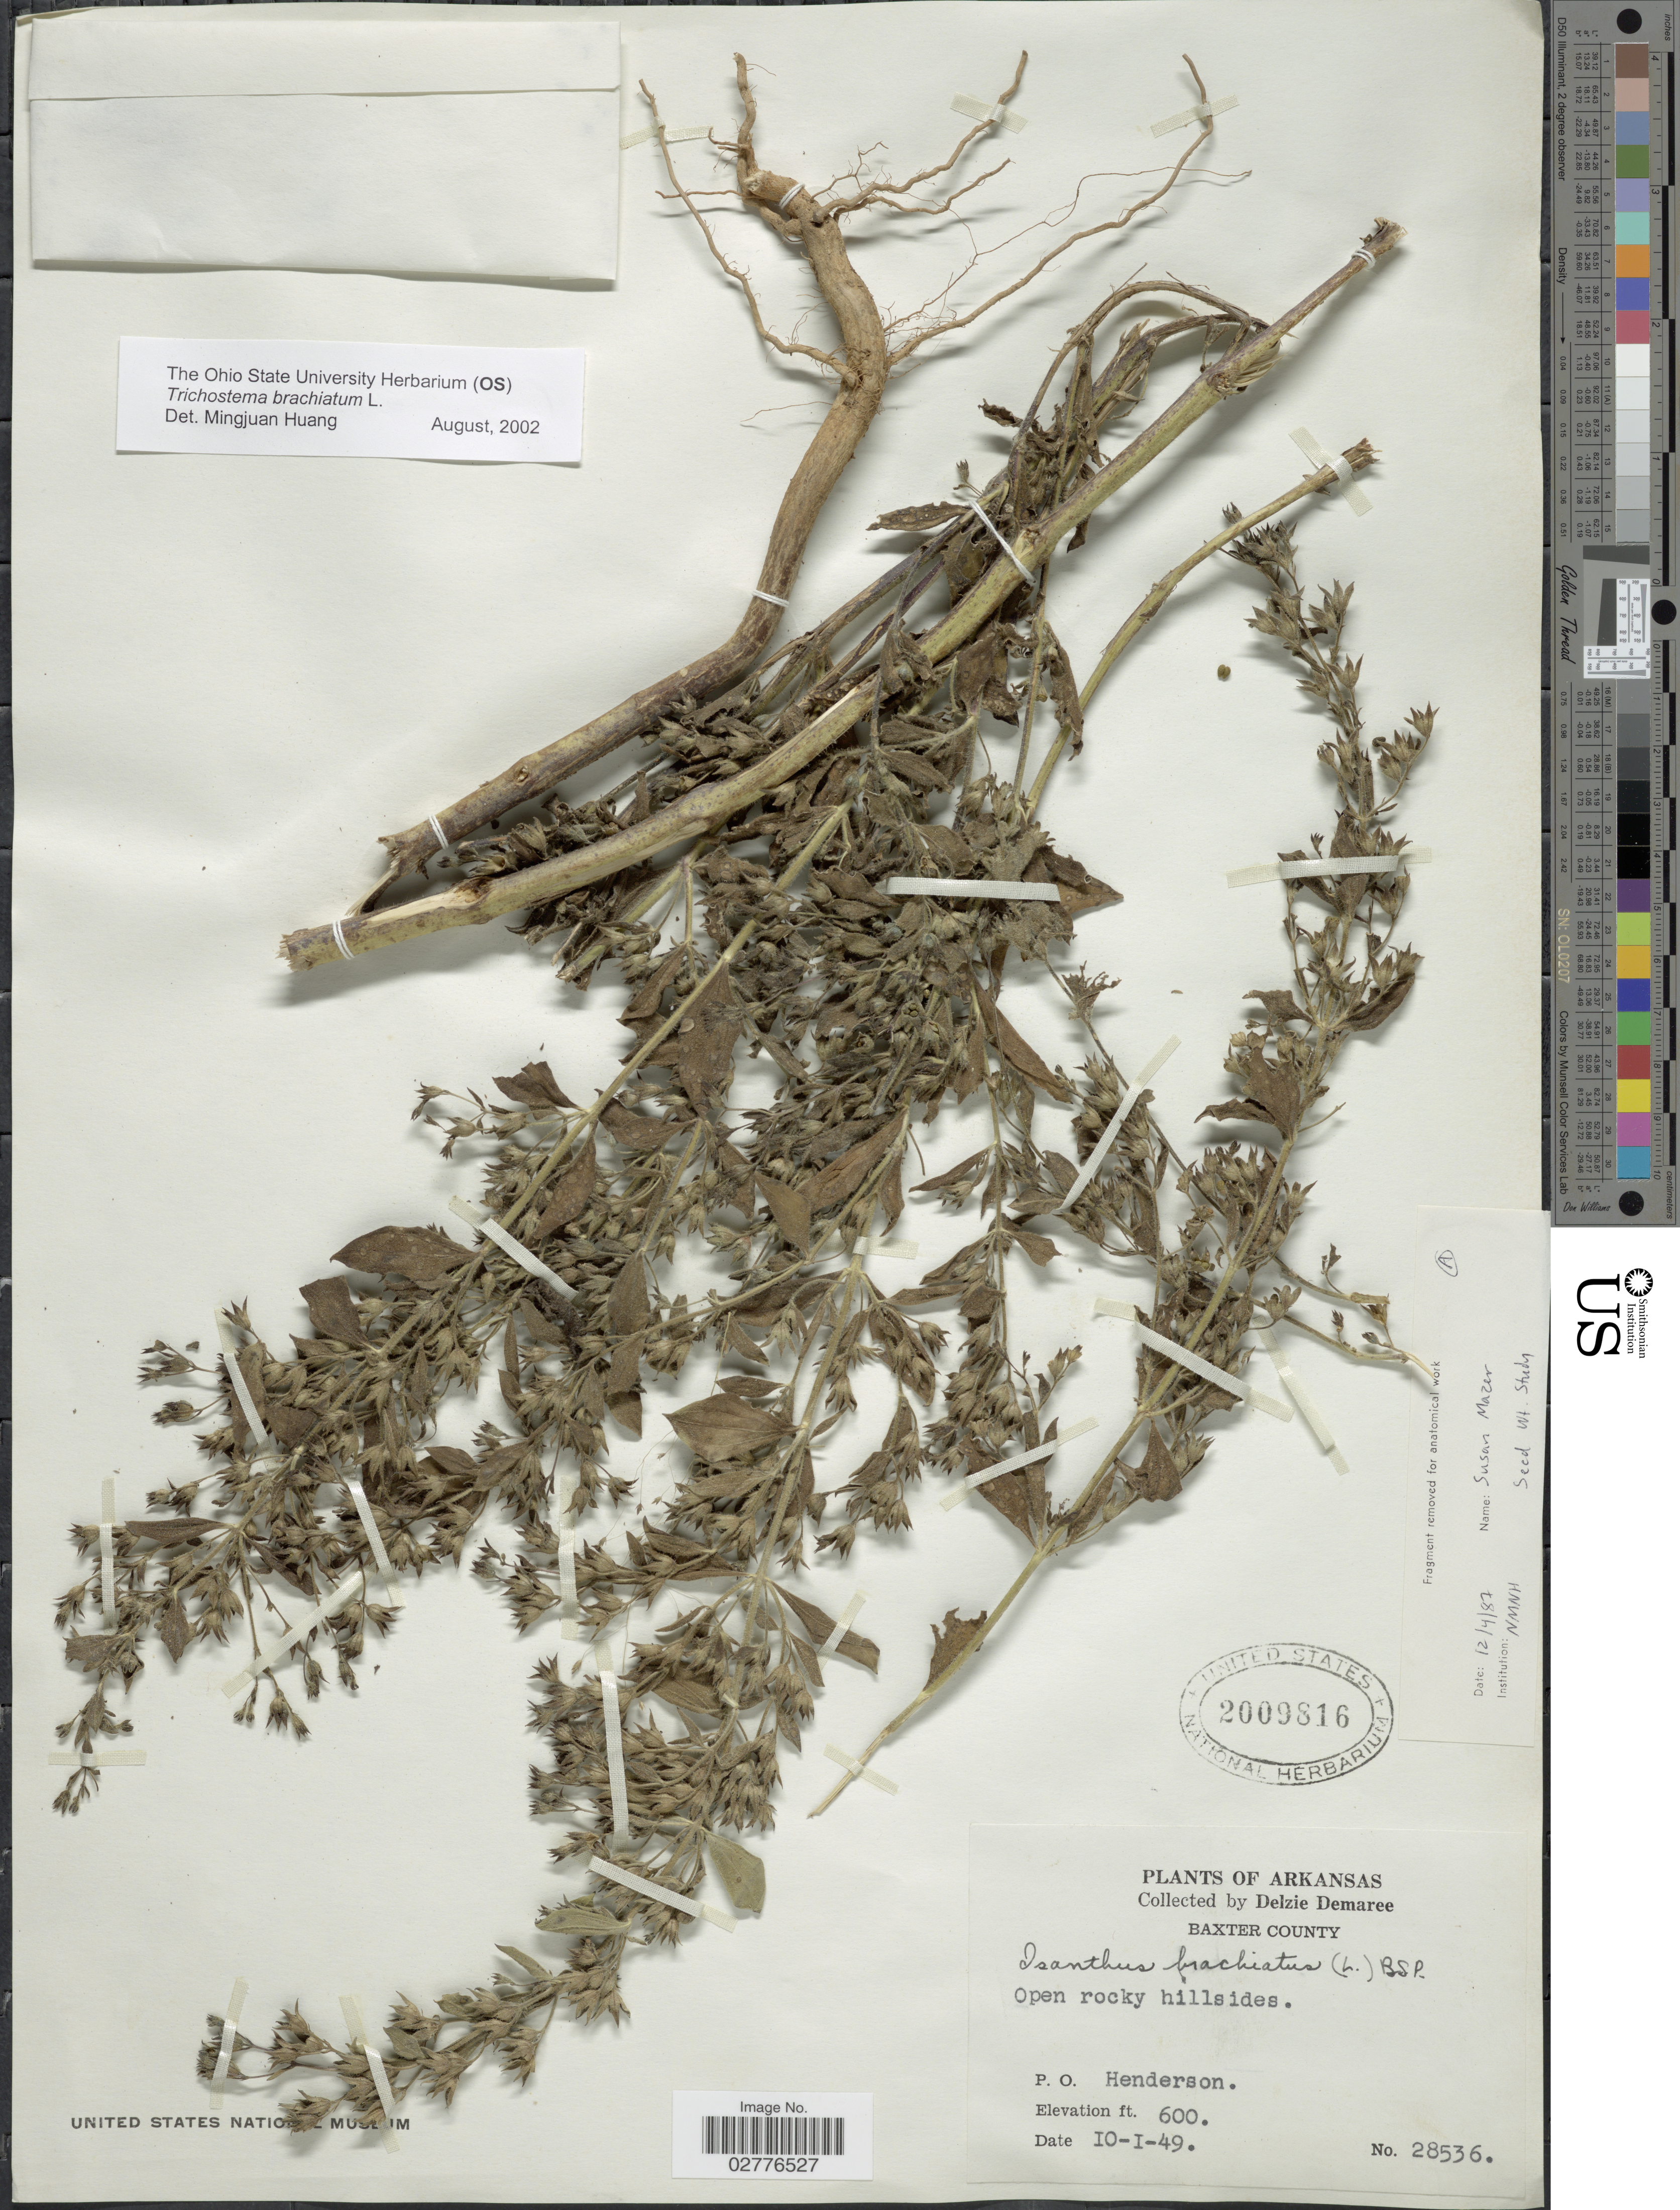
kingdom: Plantae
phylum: Tracheophyta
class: Magnoliopsida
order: Lamiales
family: Lamiaceae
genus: Trichostema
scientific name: Trichostema brachiatum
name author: L.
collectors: D. Demaree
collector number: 28536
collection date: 1949-10-01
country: United States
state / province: Arkansas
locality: Baxter County. P.O. Henderson.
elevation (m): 183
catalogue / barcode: US 2009816